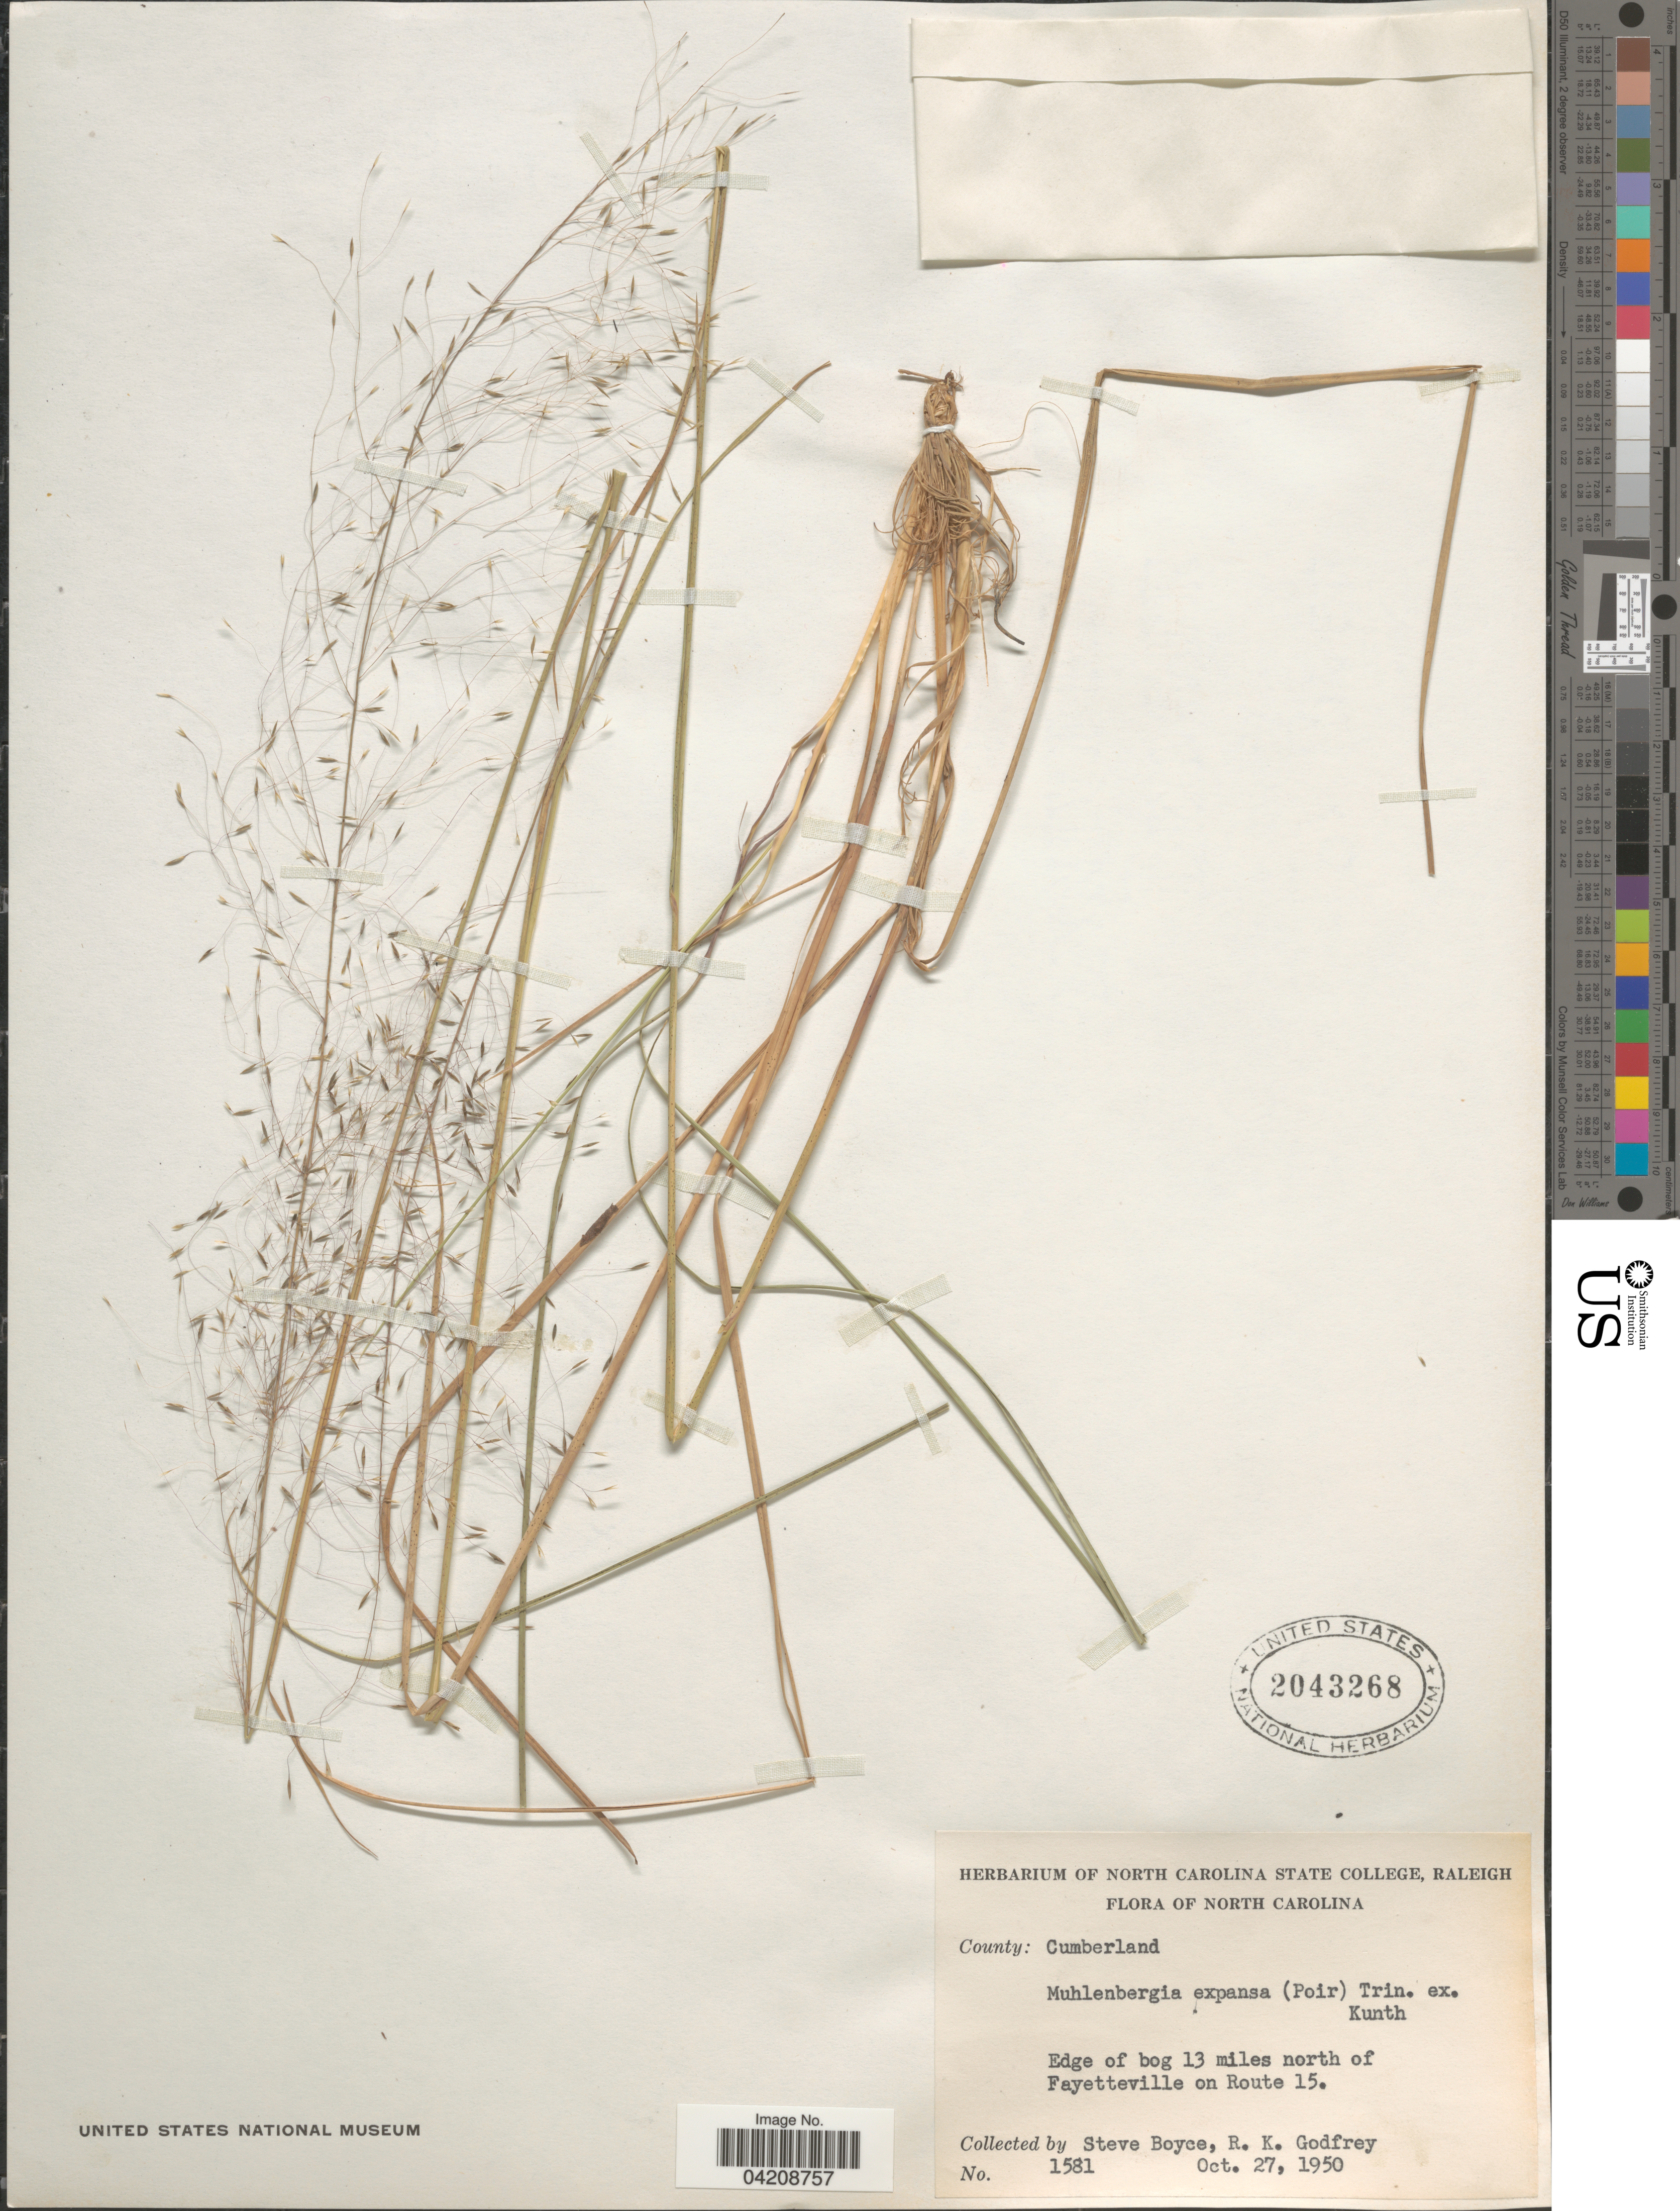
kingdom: Plantae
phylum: Tracheophyta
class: Liliopsida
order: Poales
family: Poaceae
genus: Muhlenbergia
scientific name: Muhlenbergia expansa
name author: Trin.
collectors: S. Boyce & R. K. Godfrey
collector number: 1581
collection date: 1950-10-27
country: United States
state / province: North Carolina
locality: County: Cumberland County. Edge of bog 13 miles north of Fayetteville on Route 15.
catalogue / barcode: US 2043268